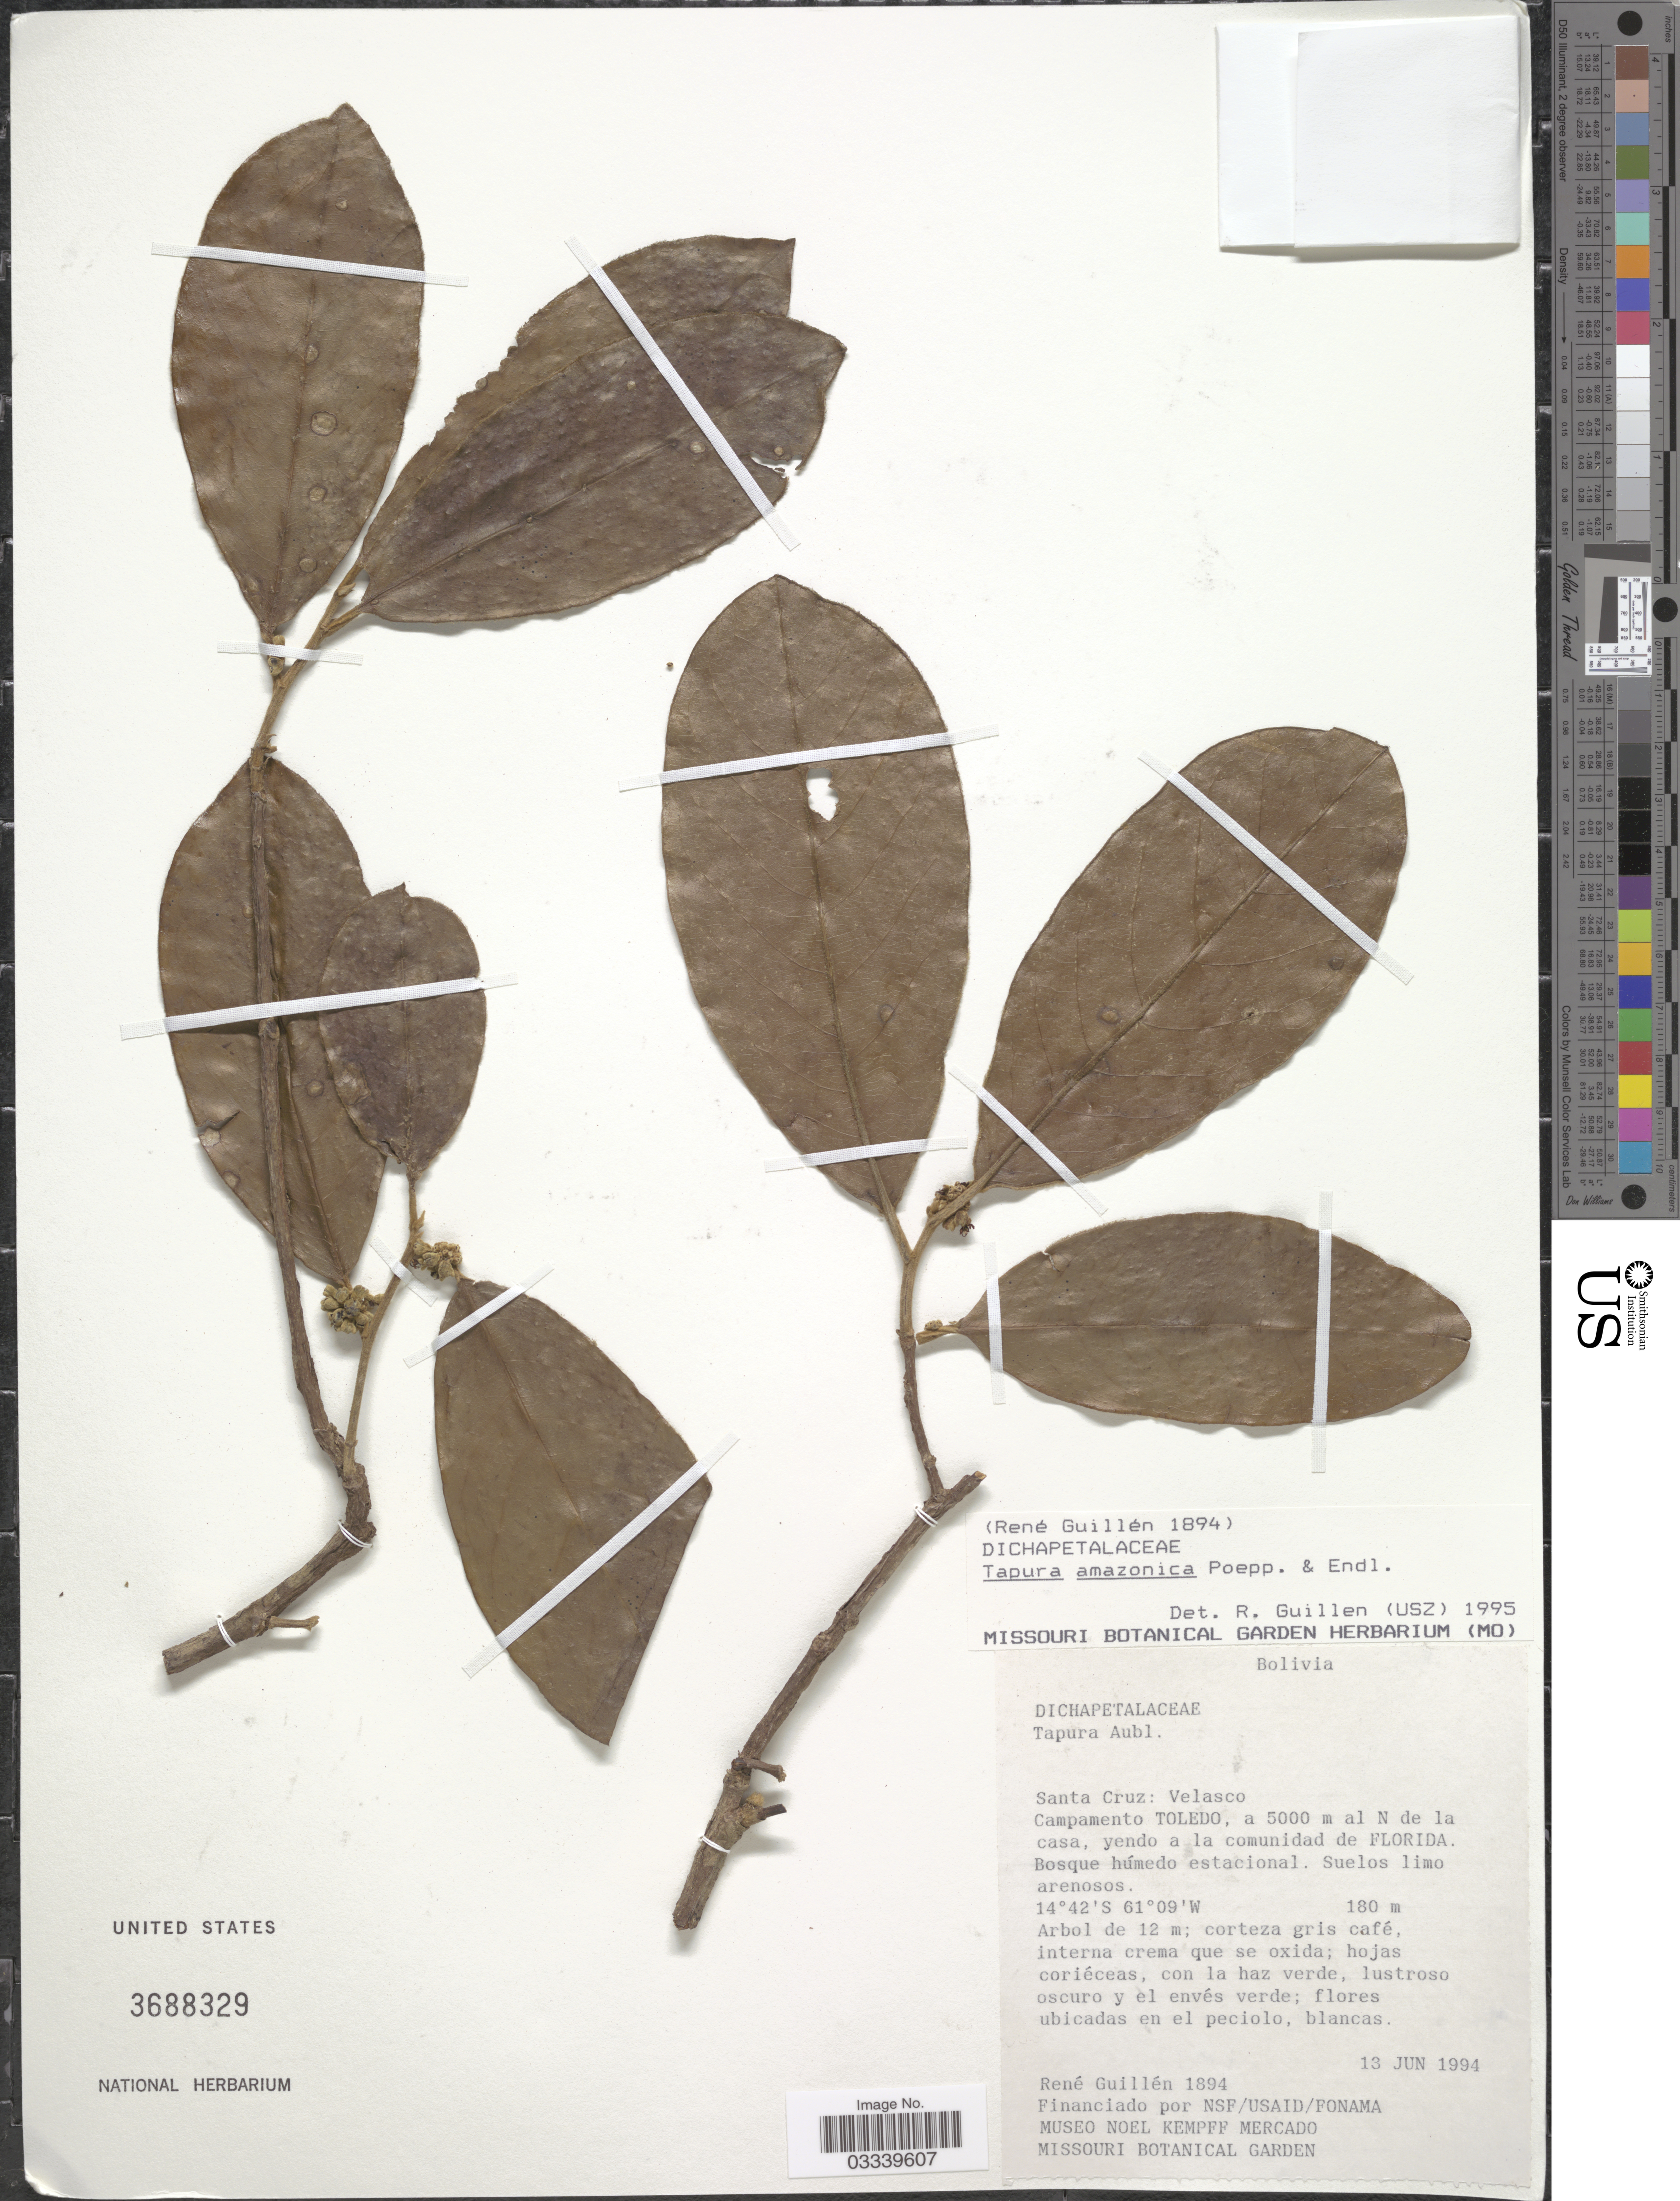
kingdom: Plantae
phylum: Tracheophyta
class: Magnoliopsida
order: Malpighiales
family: Dichapetalaceae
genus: Tapura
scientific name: Tapura amazonica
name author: Poepp. & Endl.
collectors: R. Guillen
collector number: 1894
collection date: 1994-06-13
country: Bolivia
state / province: Santa Cruz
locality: Velasco. Campamento Toledo, a 5000 m al N de la casa, yendo a la comunidad de Florida.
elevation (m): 180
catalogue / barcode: US 3688329